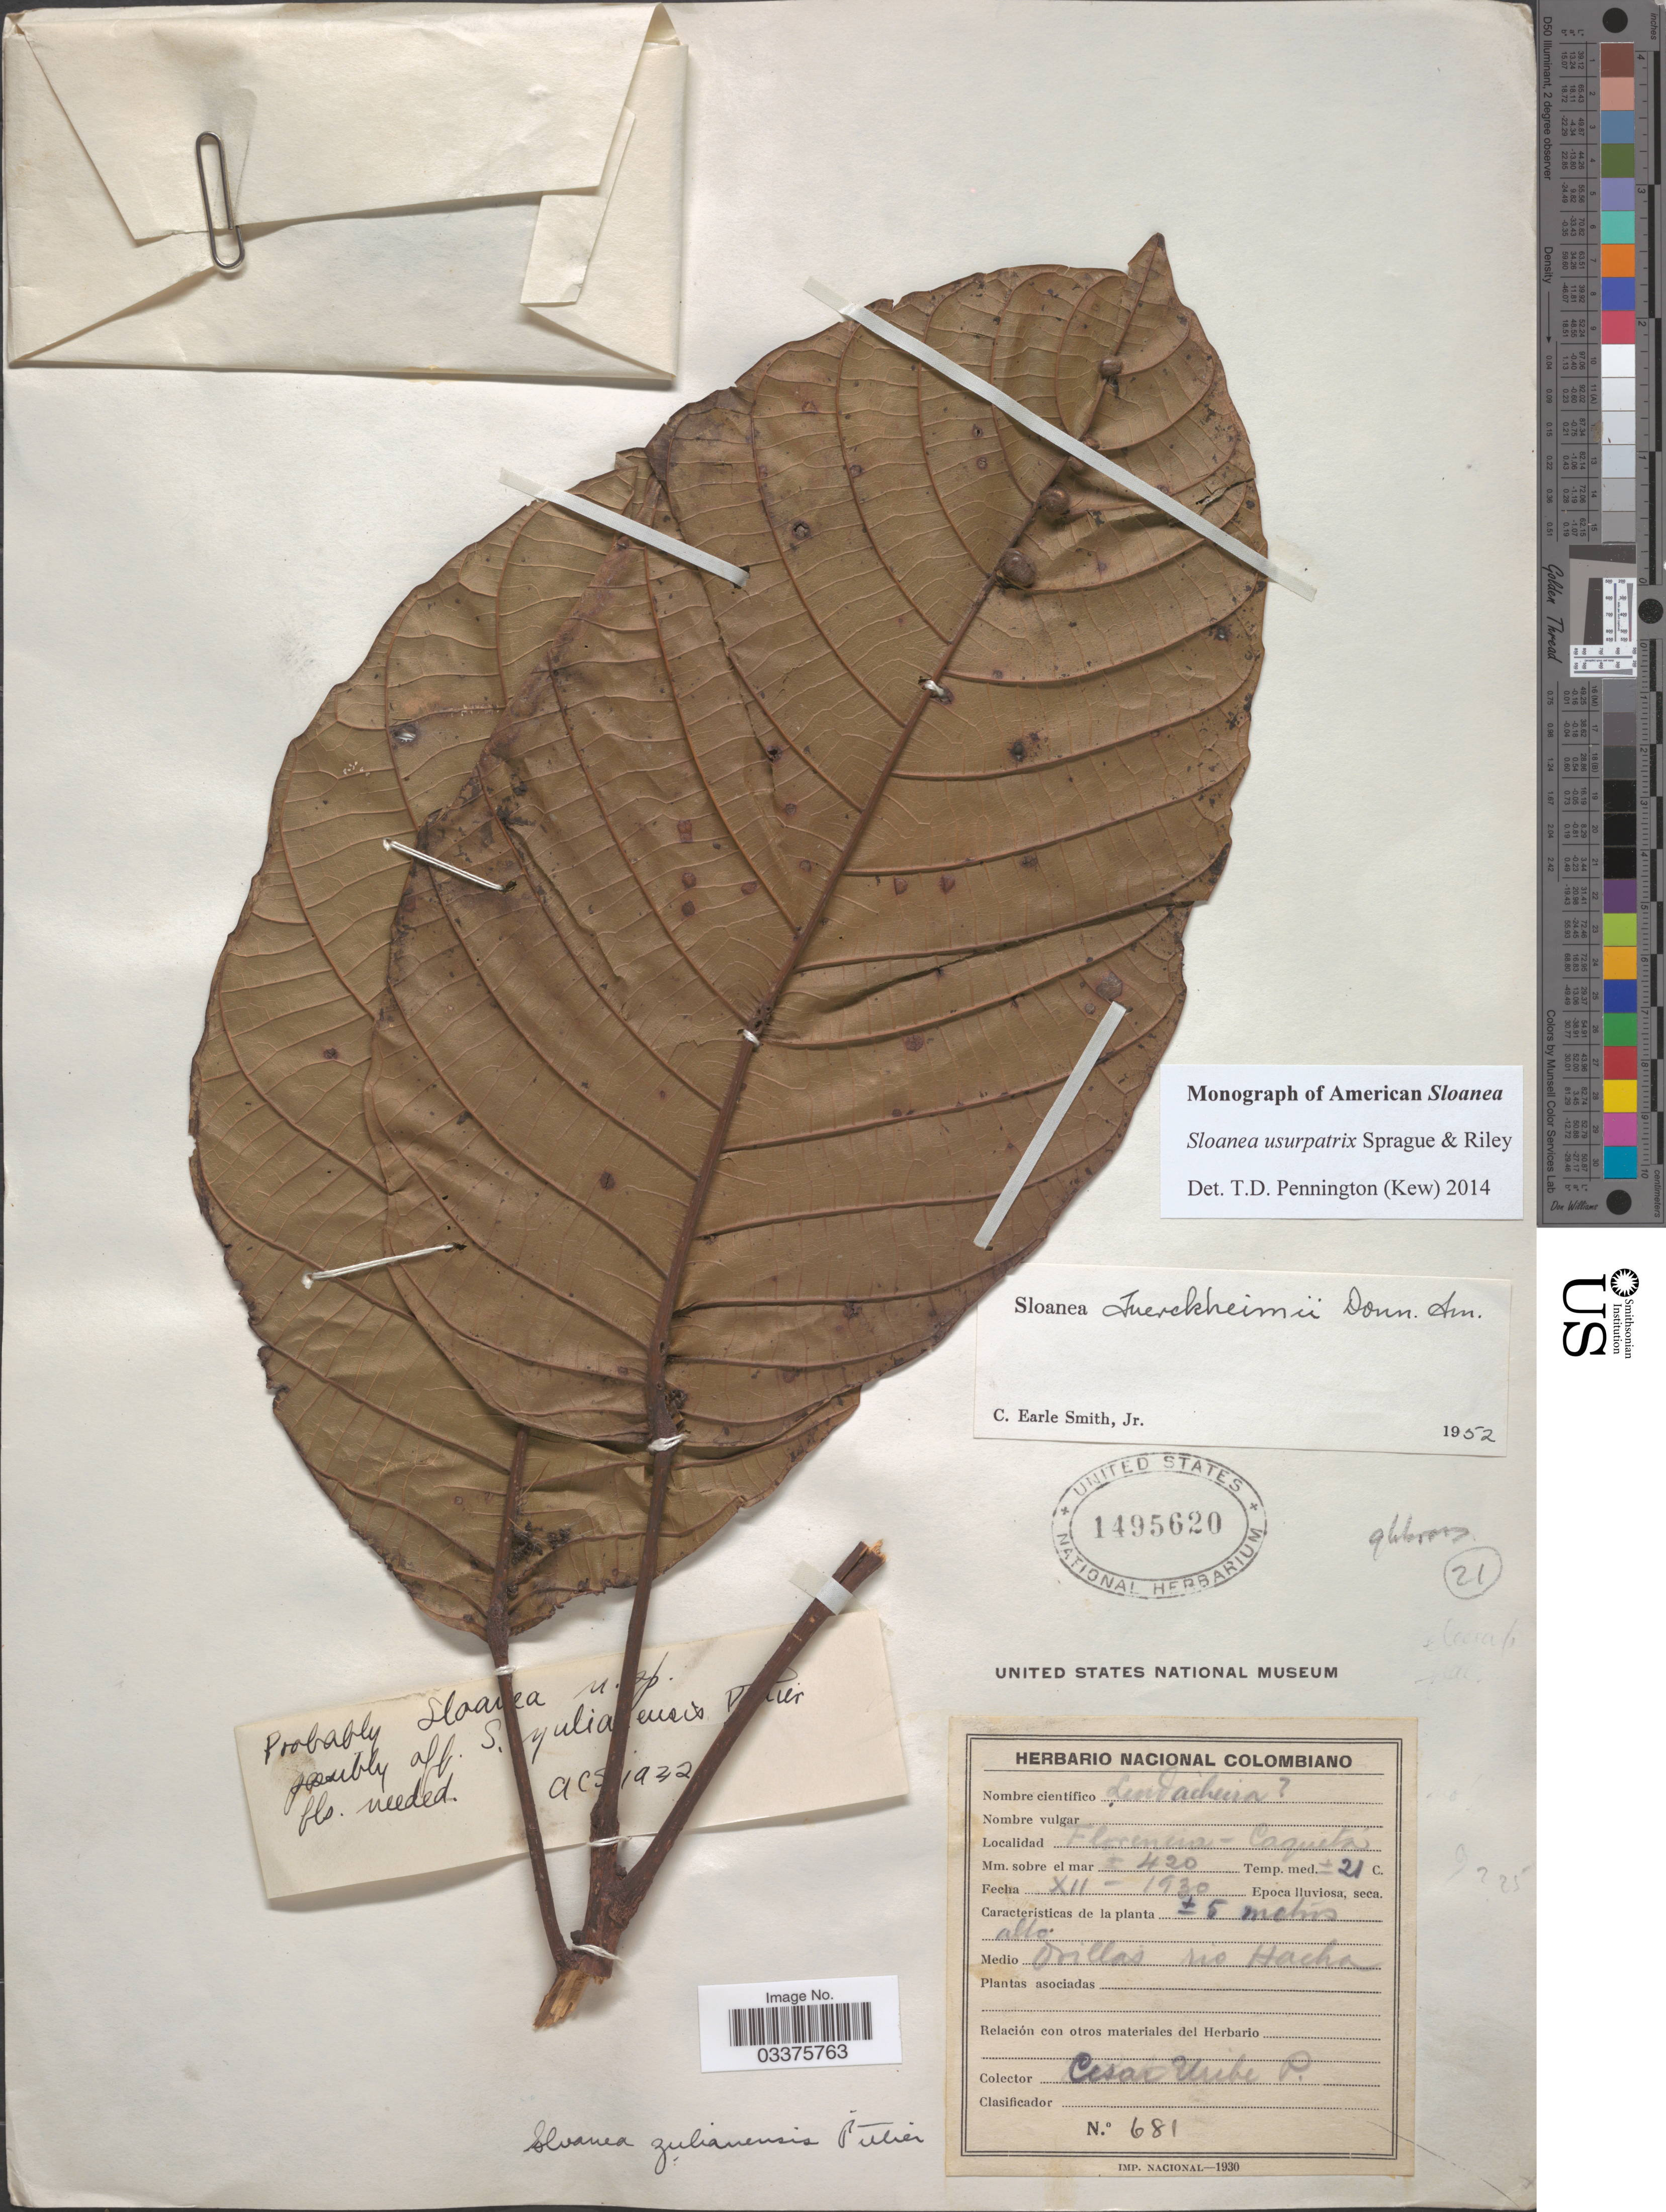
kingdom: Plantae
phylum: Tracheophyta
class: Magnoliopsida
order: Oxalidales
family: Elaeocarpaceae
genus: Sloanea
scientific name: Sloanea usurpatrix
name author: Sprague & L. Riley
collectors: C. Uribe P.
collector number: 681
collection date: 1930-12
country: Colombia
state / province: Caquetá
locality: Florencia. Orillas rio Hacha.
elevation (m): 420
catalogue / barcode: US 1495620